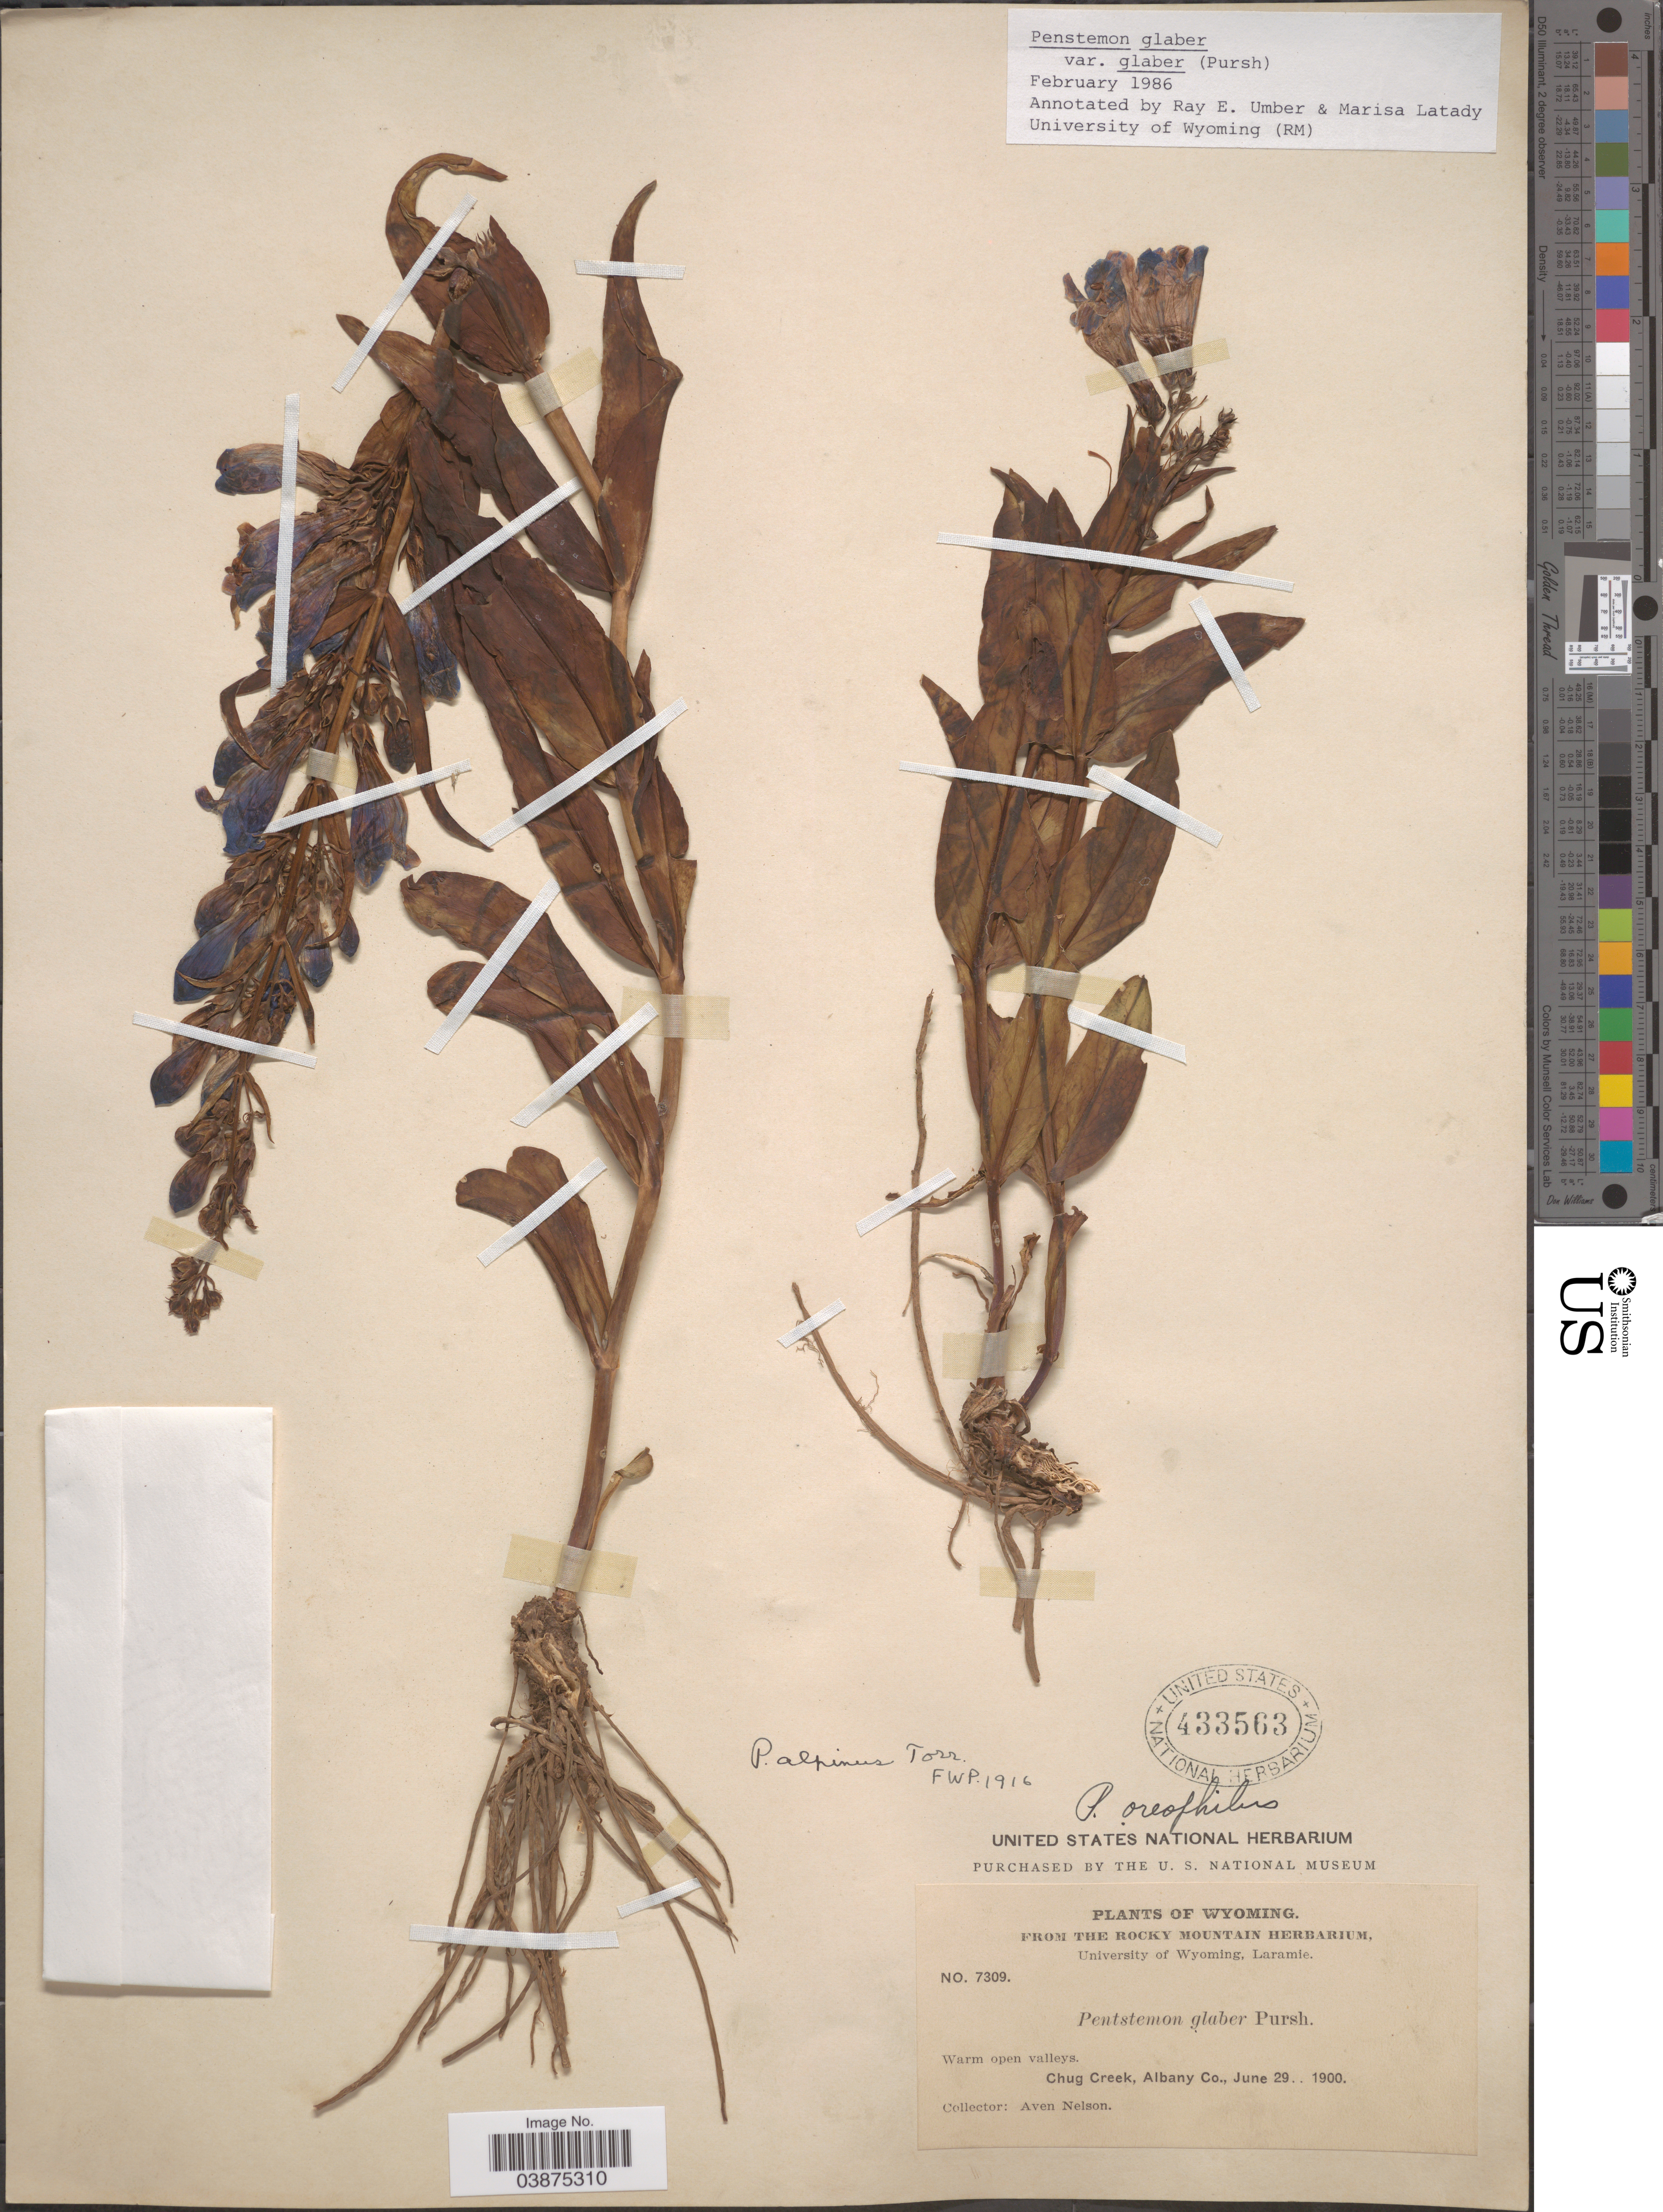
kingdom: Plantae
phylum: Tracheophyta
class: Magnoliopsida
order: Lamiales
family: Plantaginaceae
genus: Penstemon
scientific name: Penstemon glaber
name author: Pursh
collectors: A. Nelson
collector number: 7309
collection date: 1900-06-29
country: United States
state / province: Wyoming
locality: Warm open valleys. Chug Creek, Albany Co.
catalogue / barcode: US 433563